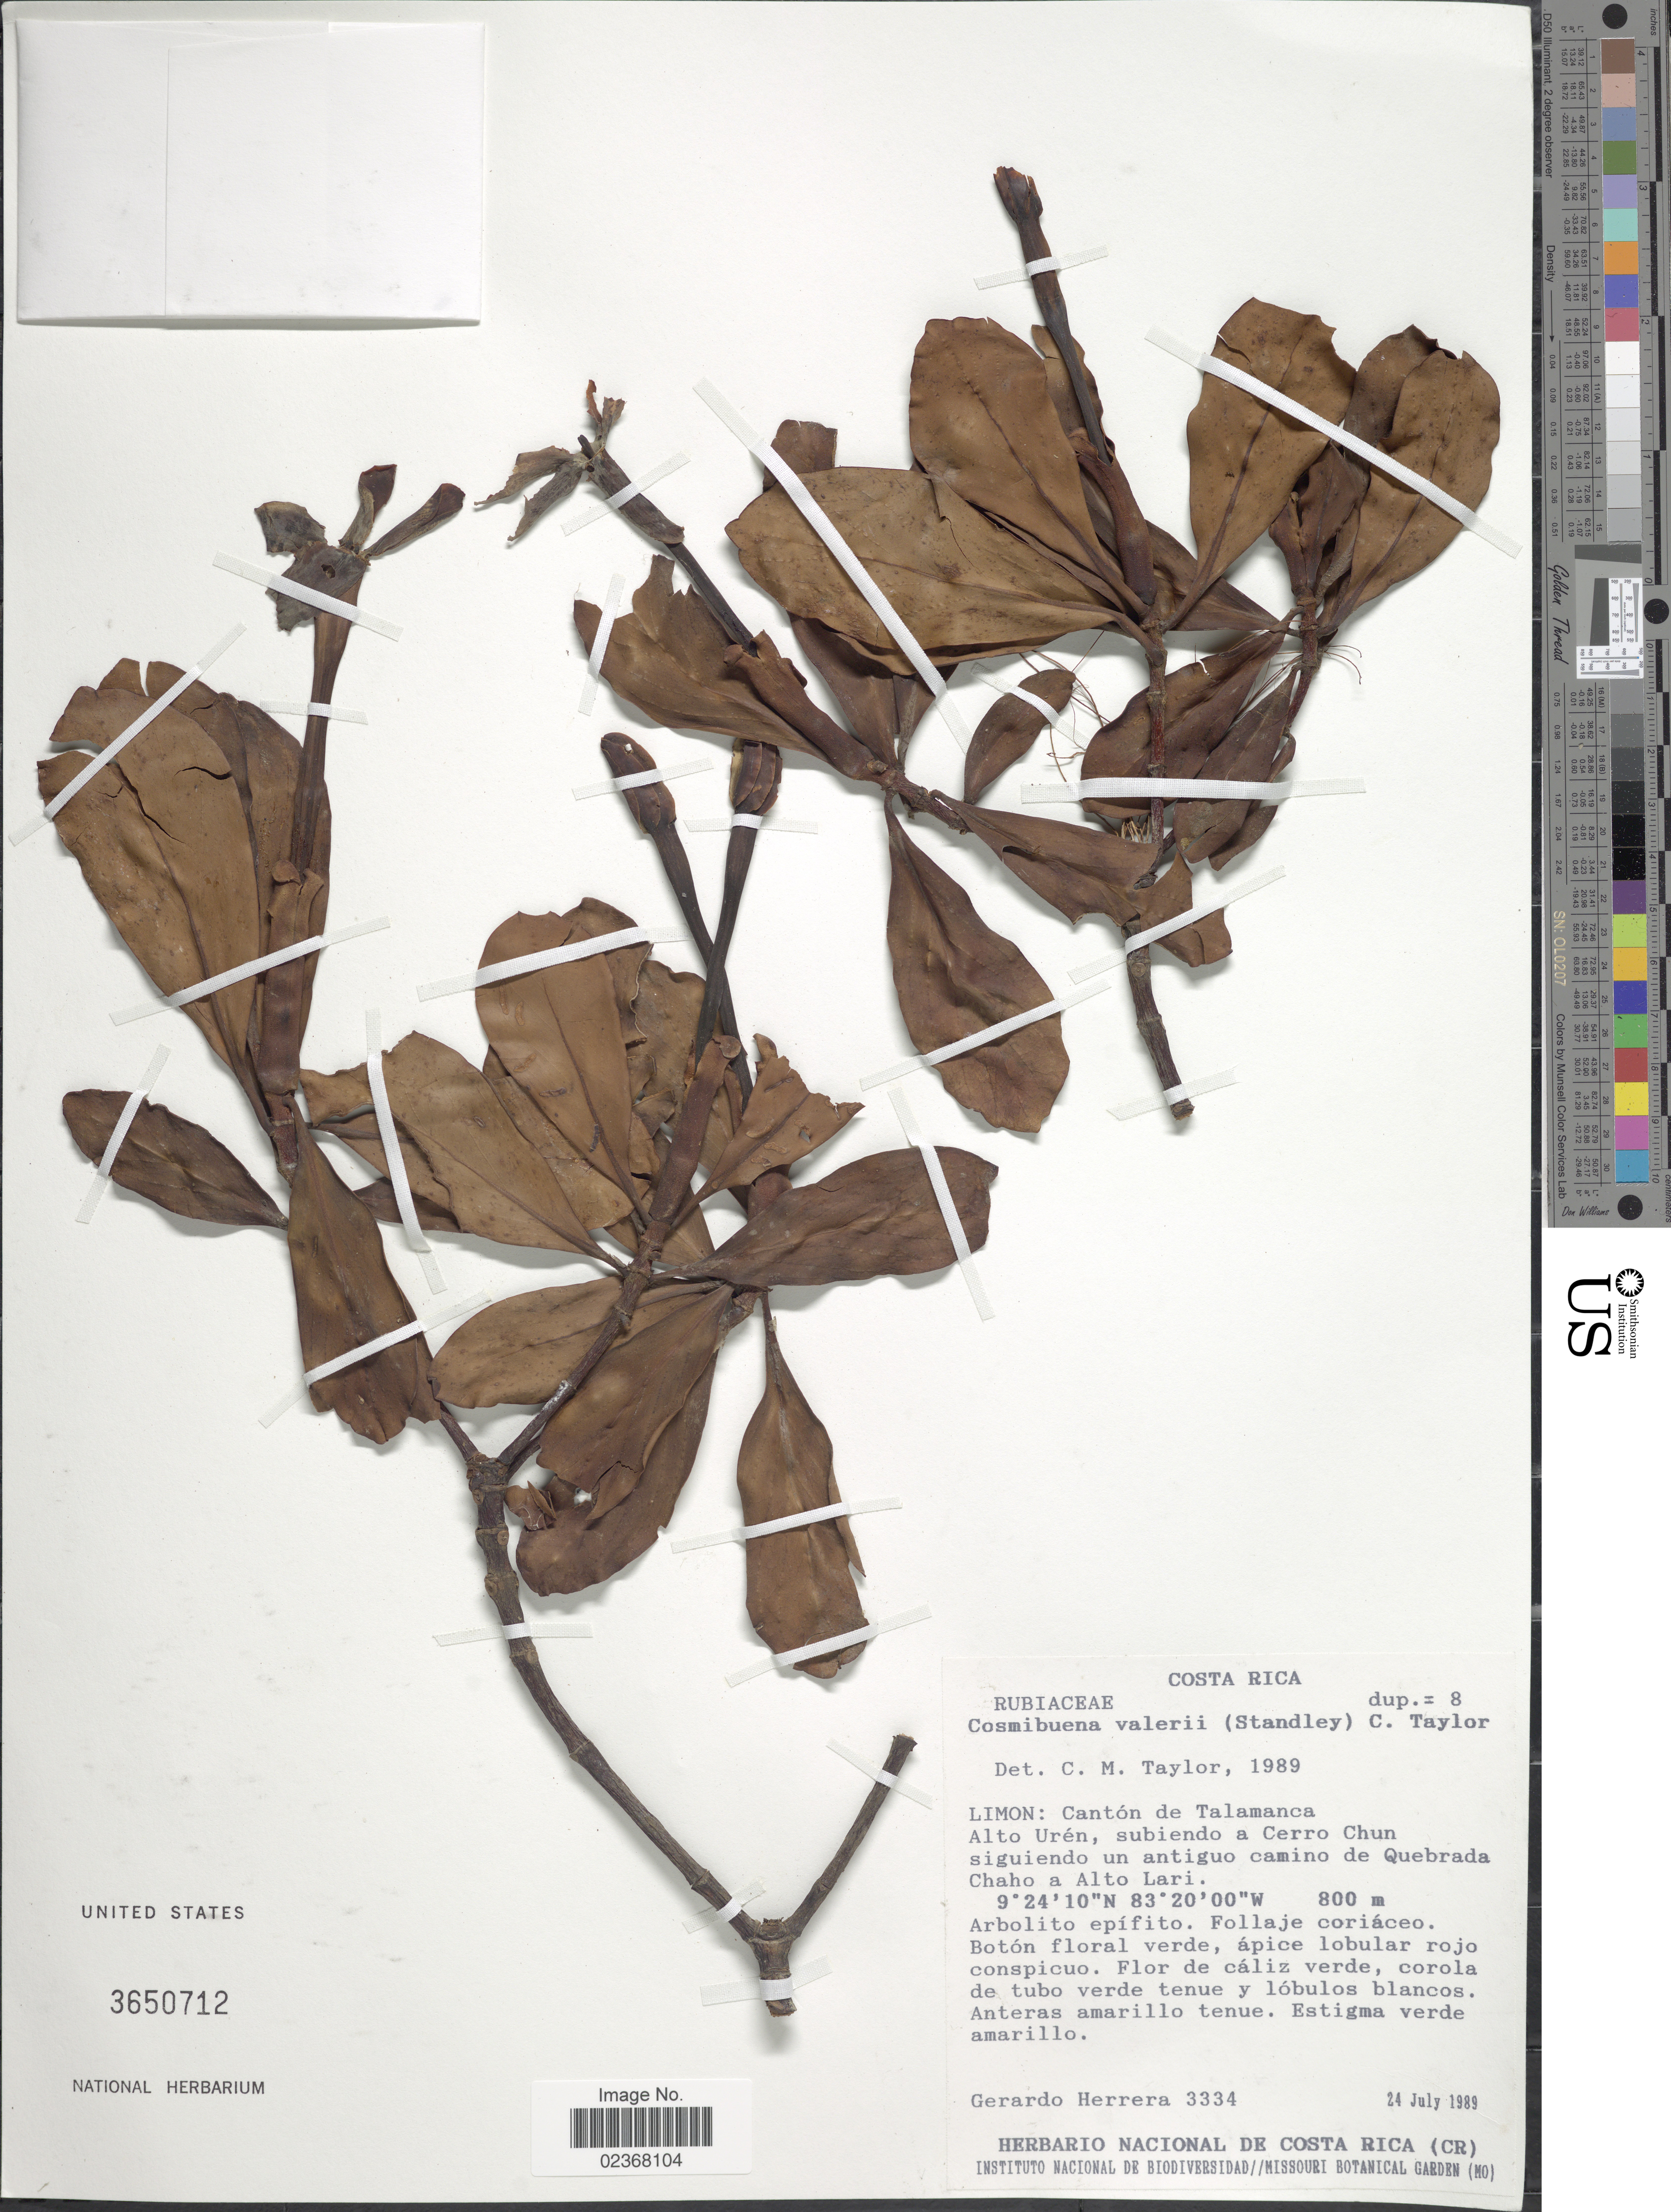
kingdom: Plantae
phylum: Tracheophyta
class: Magnoliopsida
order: Gentianales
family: Rubiaceae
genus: Cosmibuena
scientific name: Cosmibuena valerioi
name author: (Standl.) C.M. Taylor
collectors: G. Herrera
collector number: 3334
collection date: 1989-07-24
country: Costa Rica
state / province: Limón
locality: Limon: Canton de Talamanca, Alto Uren, subiendo a Cerro Chun siguiendo un antiguo camino de Quebrada Chaho a Alto Lari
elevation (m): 800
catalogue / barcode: US 3650712